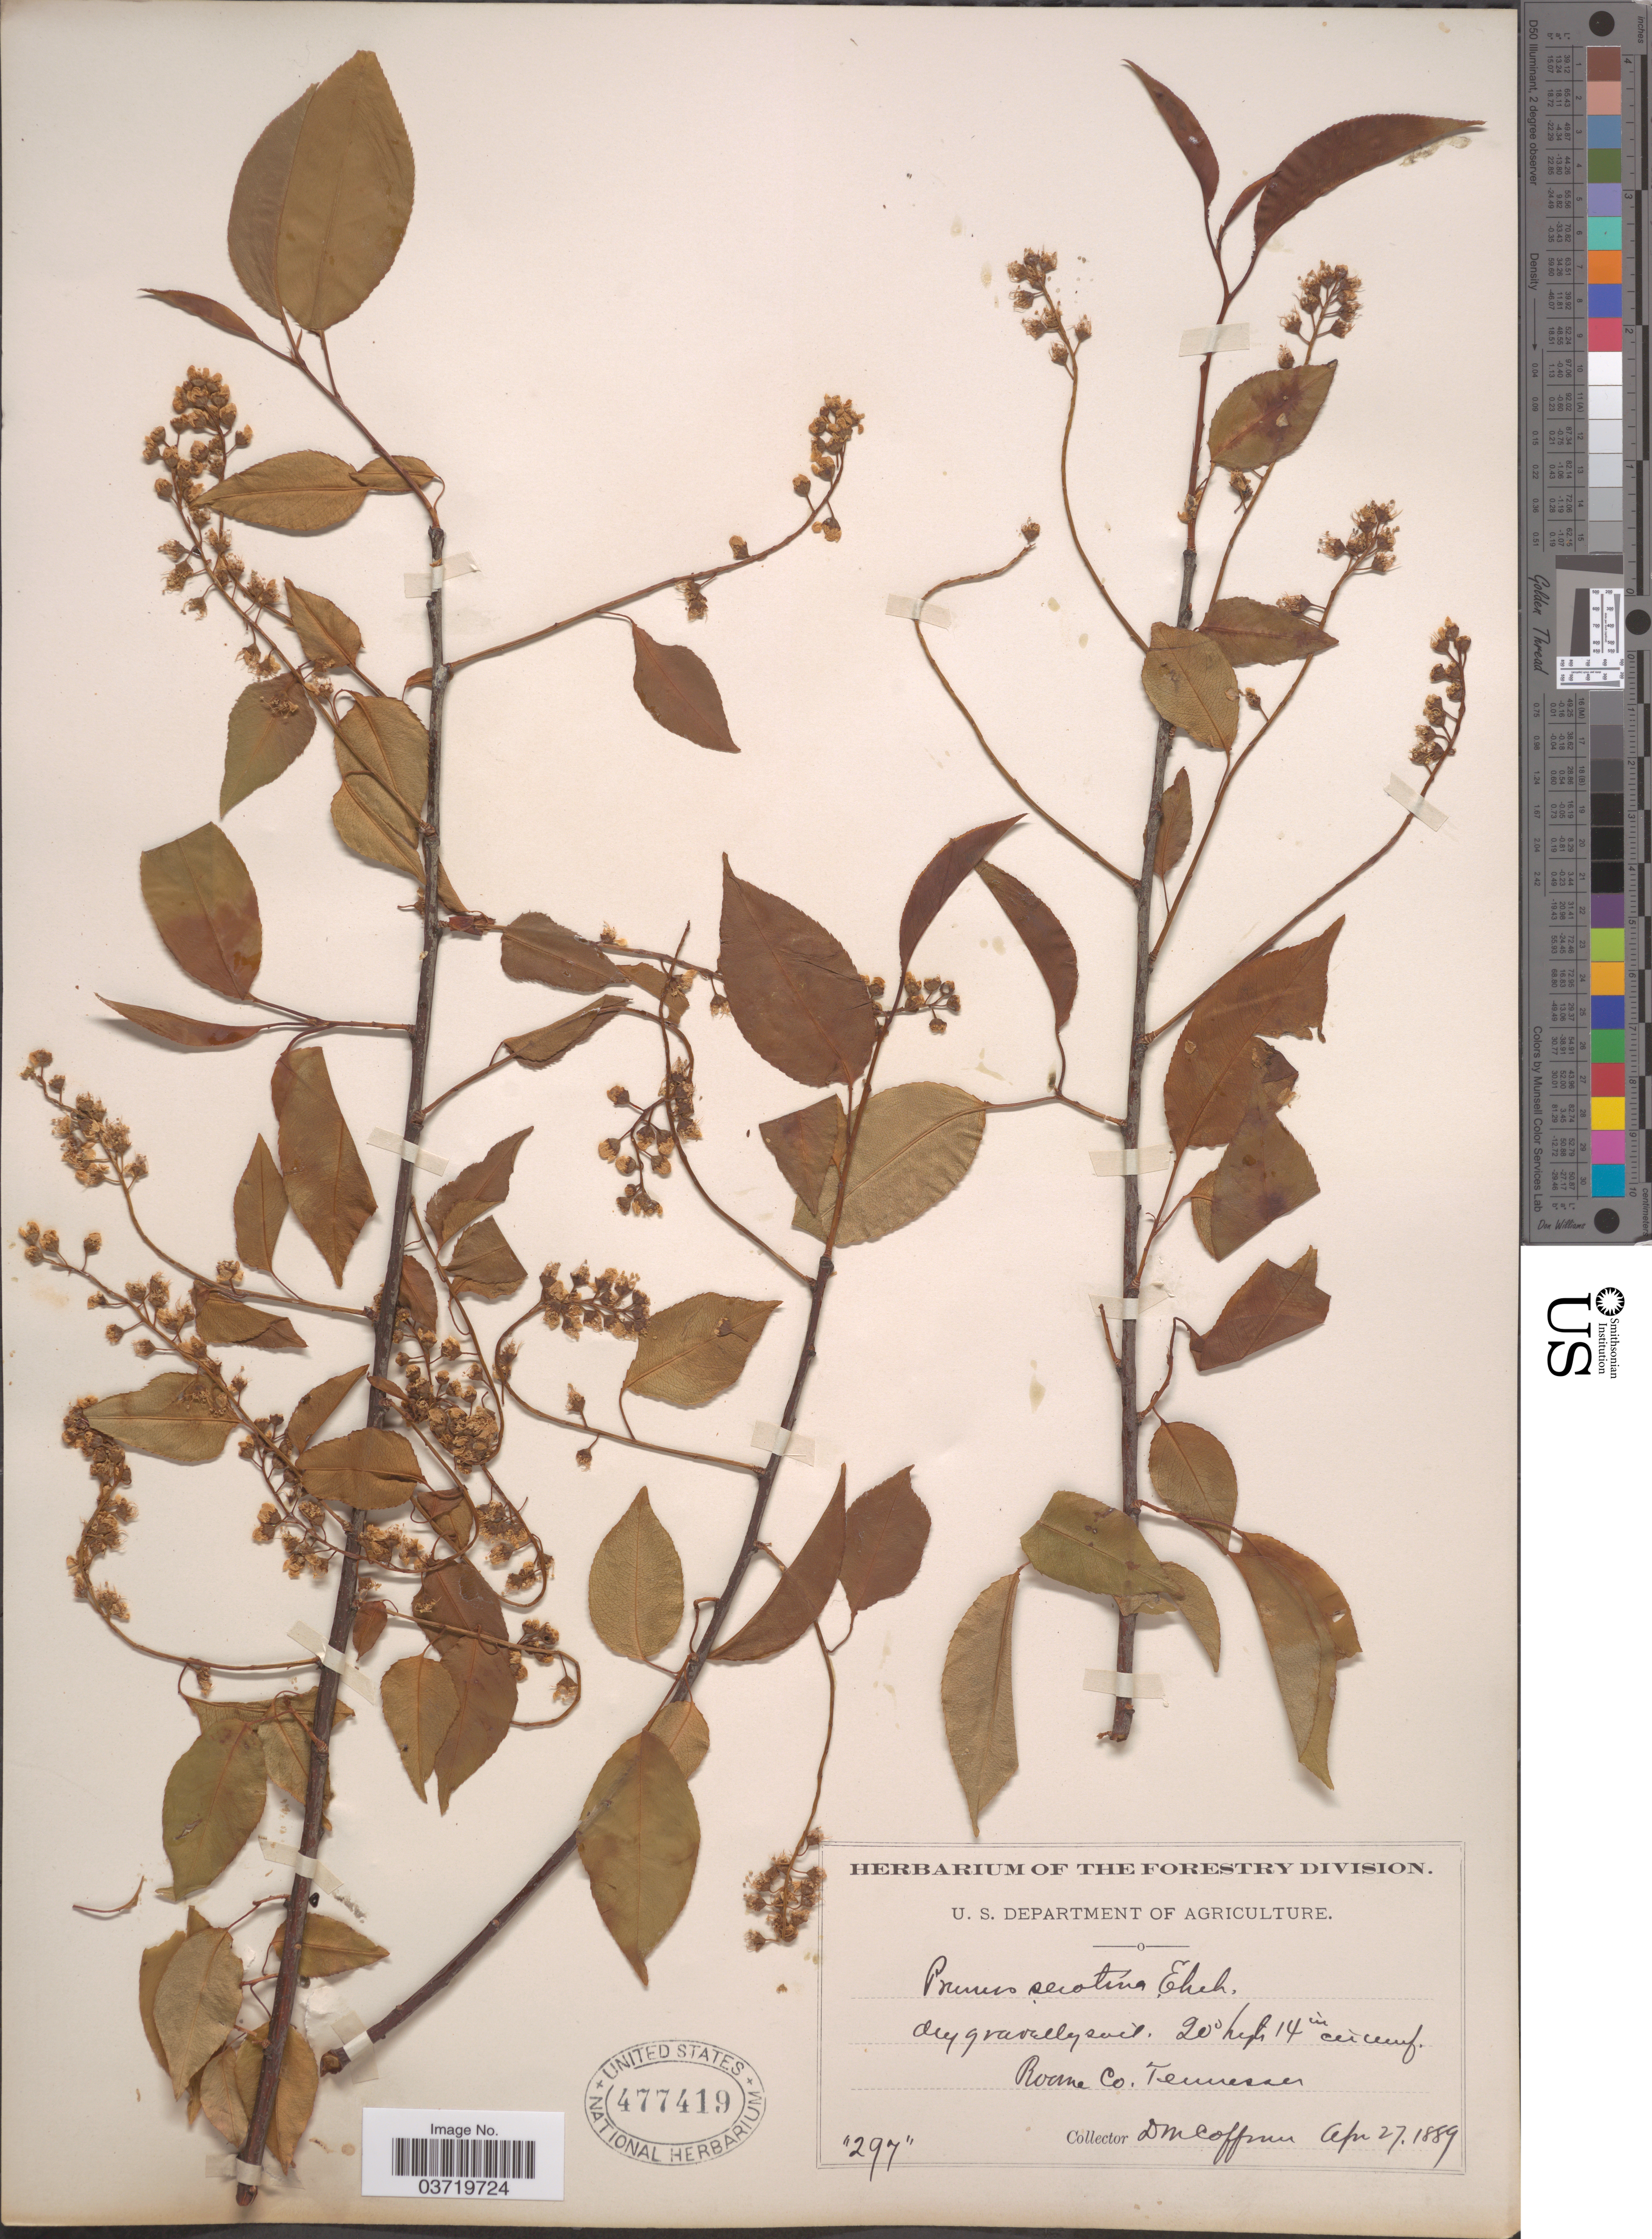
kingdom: Plantae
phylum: Tracheophyta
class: Magnoliopsida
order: Rosales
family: Rosaceae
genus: Prunus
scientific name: Prunus serotina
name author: Ehrh.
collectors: D. M. Coffman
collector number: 297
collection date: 1889-04-27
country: United States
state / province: Tennessee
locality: Roane Co.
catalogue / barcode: US 477419